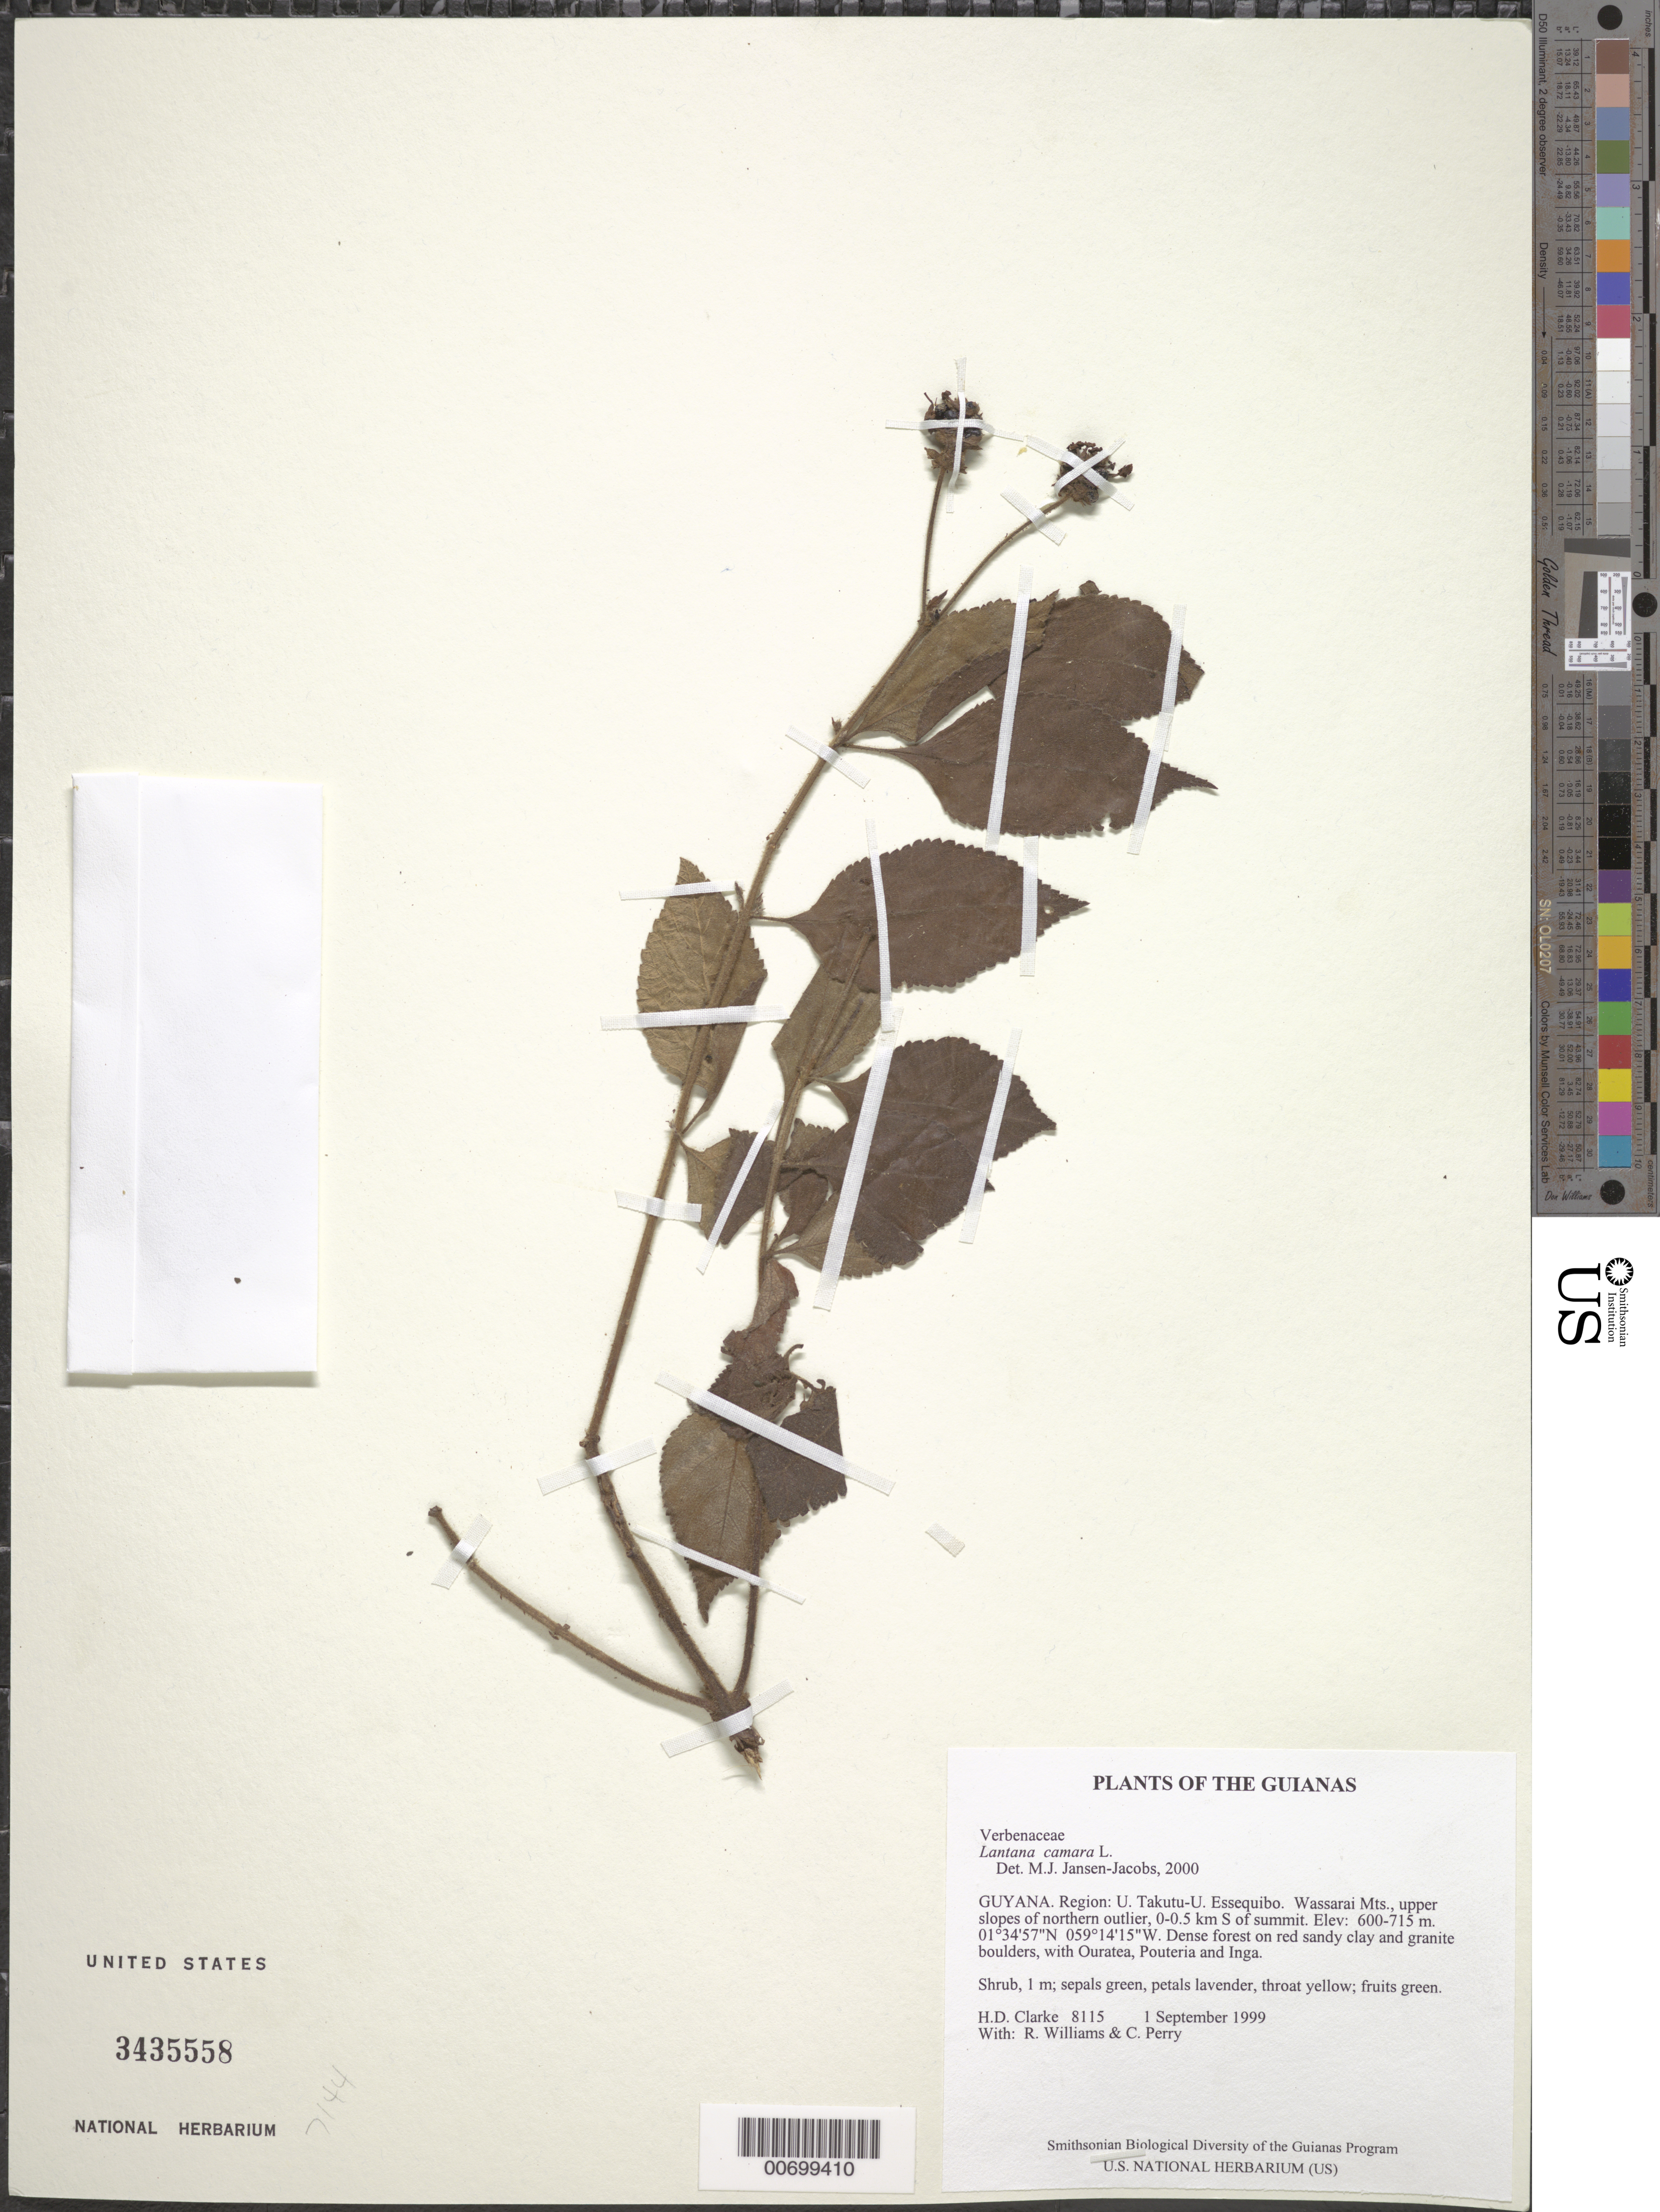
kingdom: Plantae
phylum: Tracheophyta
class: Magnoliopsida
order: Lamiales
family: Verbenaceae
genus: Lantana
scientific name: Lantana camara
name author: L.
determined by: Jansen-Jacobs, M. J., (U), Nationaal Herbarium Nederland, Utrecht University branch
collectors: H. D. Clarke, R. Williams & C. Perry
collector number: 8115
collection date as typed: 1 September 1999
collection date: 1999-09-01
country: Guyana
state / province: U. Takutu-U. Essequibo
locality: Wassarai Mts., upper slopes of northern outlier, 0-0.5 km S of summit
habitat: Dense forest on red sandy clay and granite boulders, with Ouratea, Pouteria and Inga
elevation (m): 600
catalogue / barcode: US 3435558